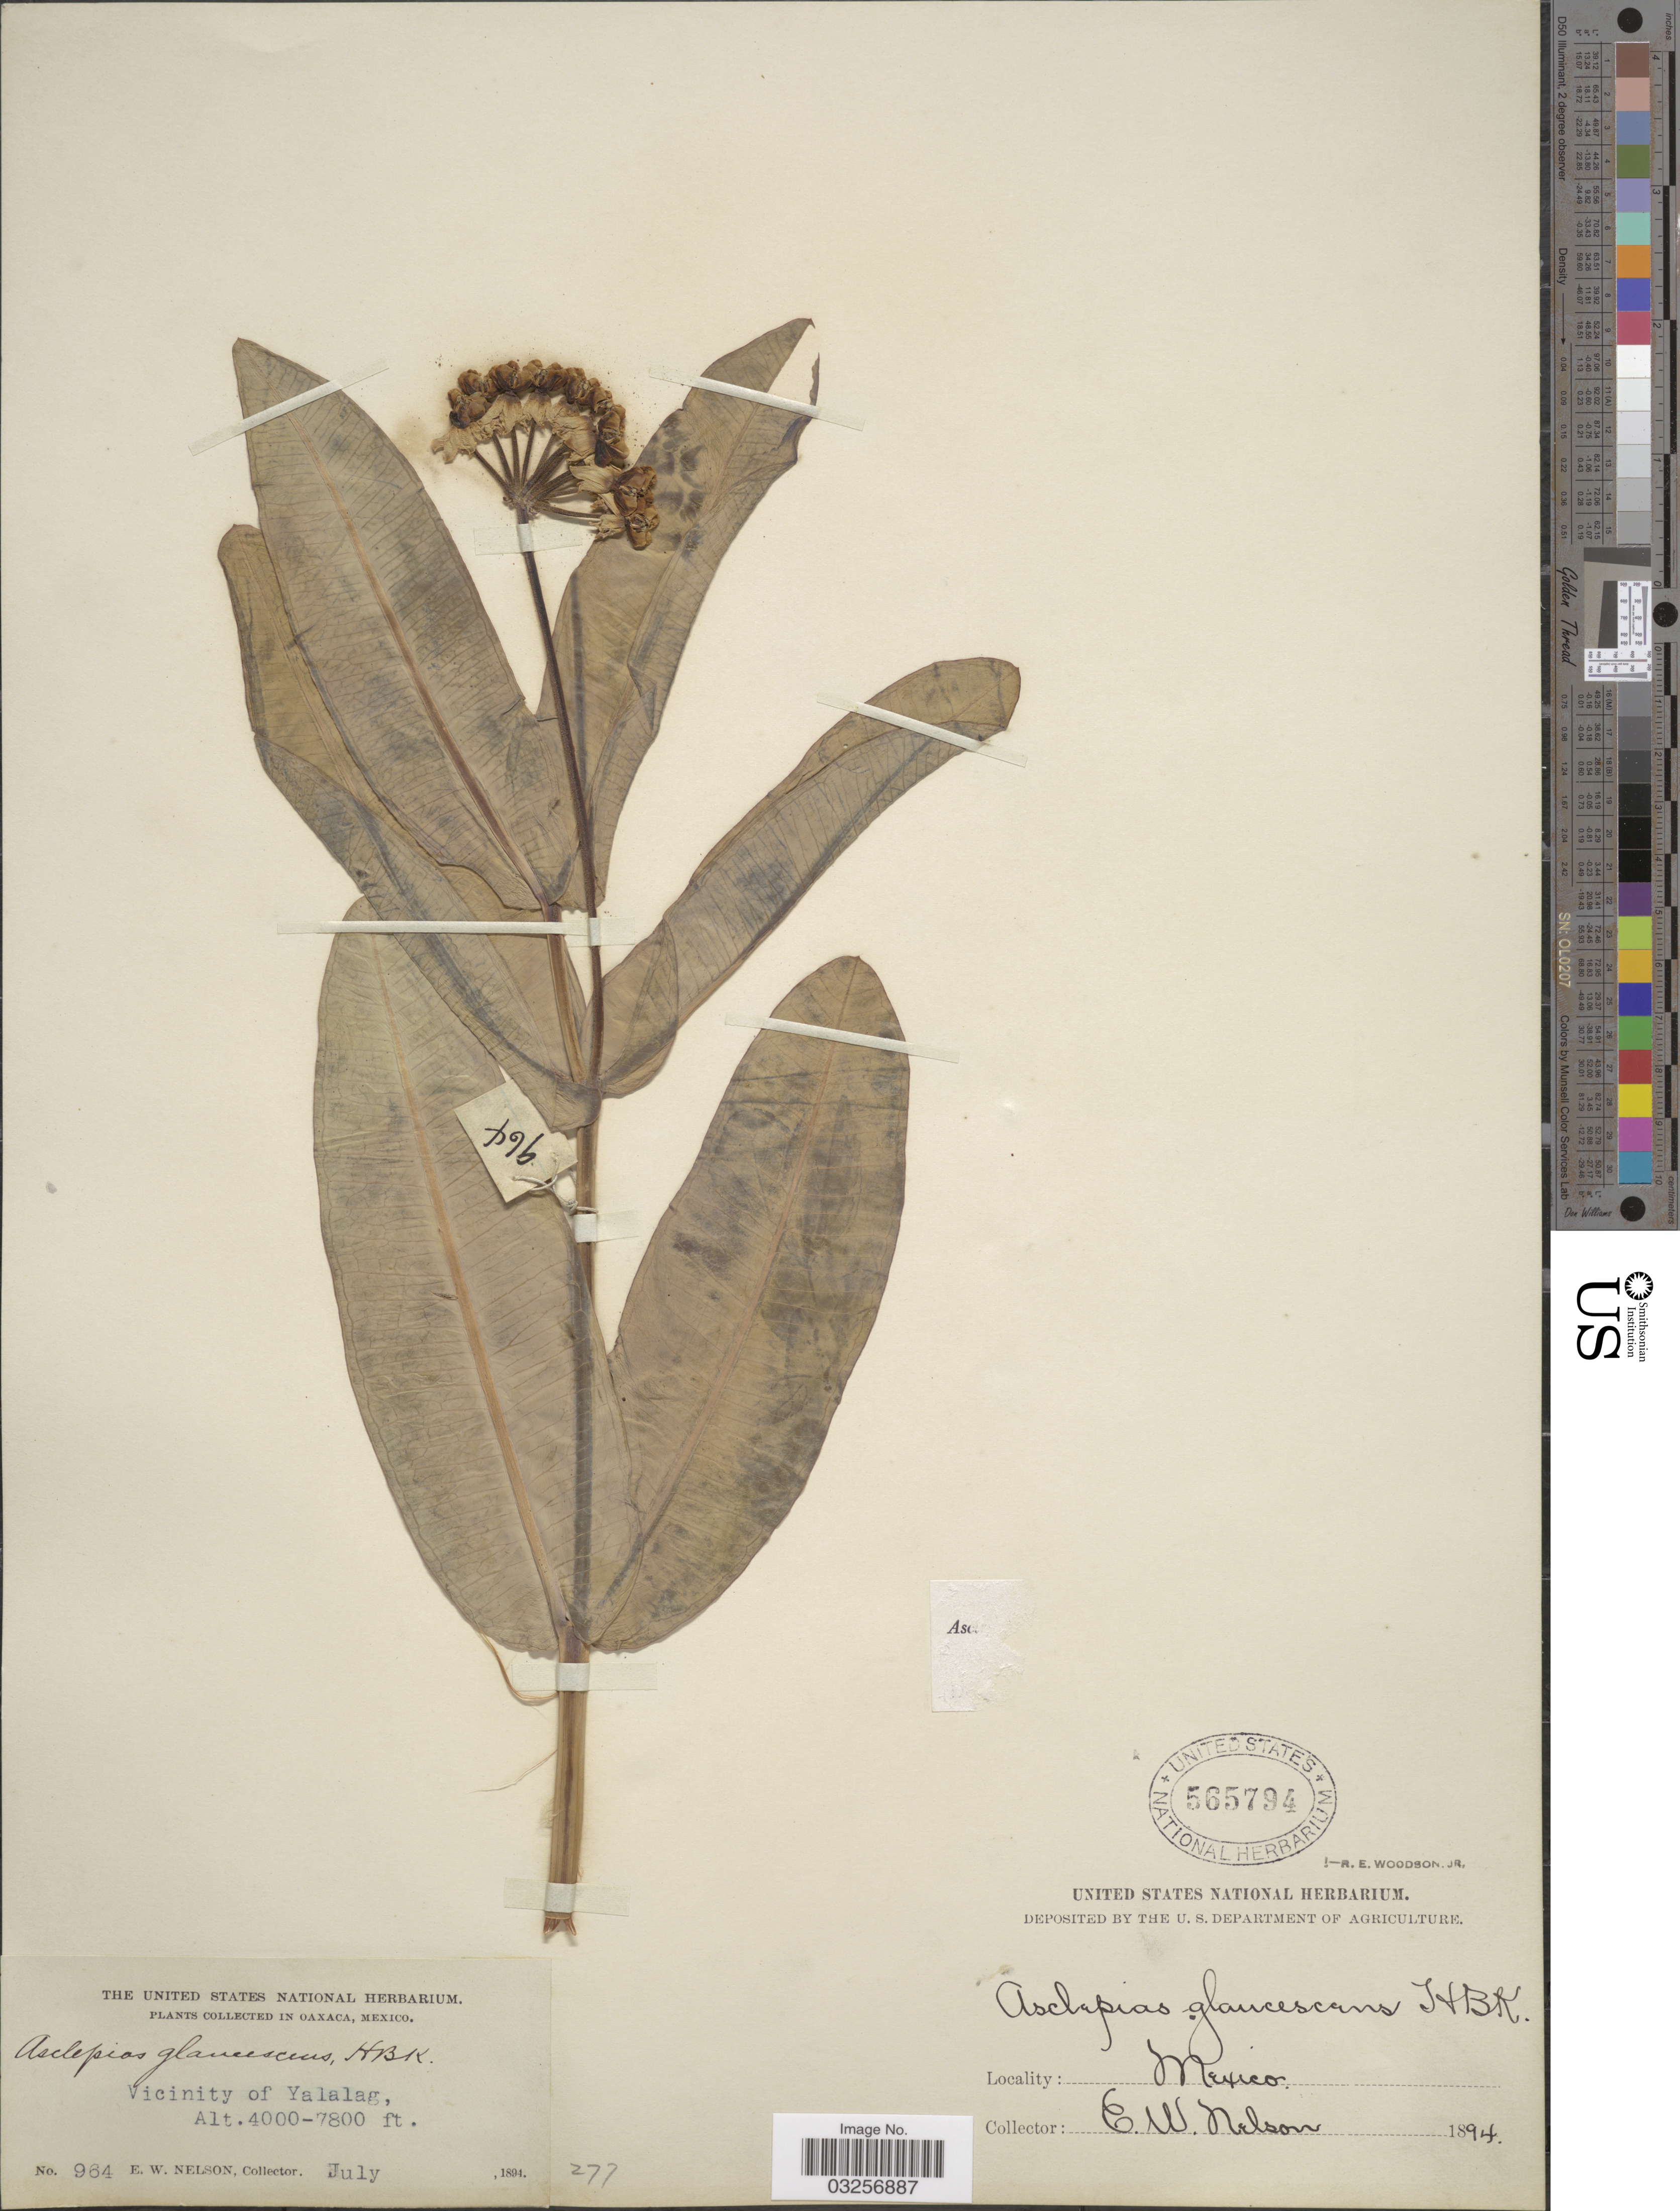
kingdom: Plantae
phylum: Tracheophyta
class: Magnoliopsida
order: Gentianales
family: Apocynaceae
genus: Asclepias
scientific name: Asclepias glaucescens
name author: Kunth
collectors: E. W. Nelson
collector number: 964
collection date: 1894-07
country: Mexico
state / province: Oaxaca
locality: Vicinity of Yalalag.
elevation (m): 1219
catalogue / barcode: US 565794